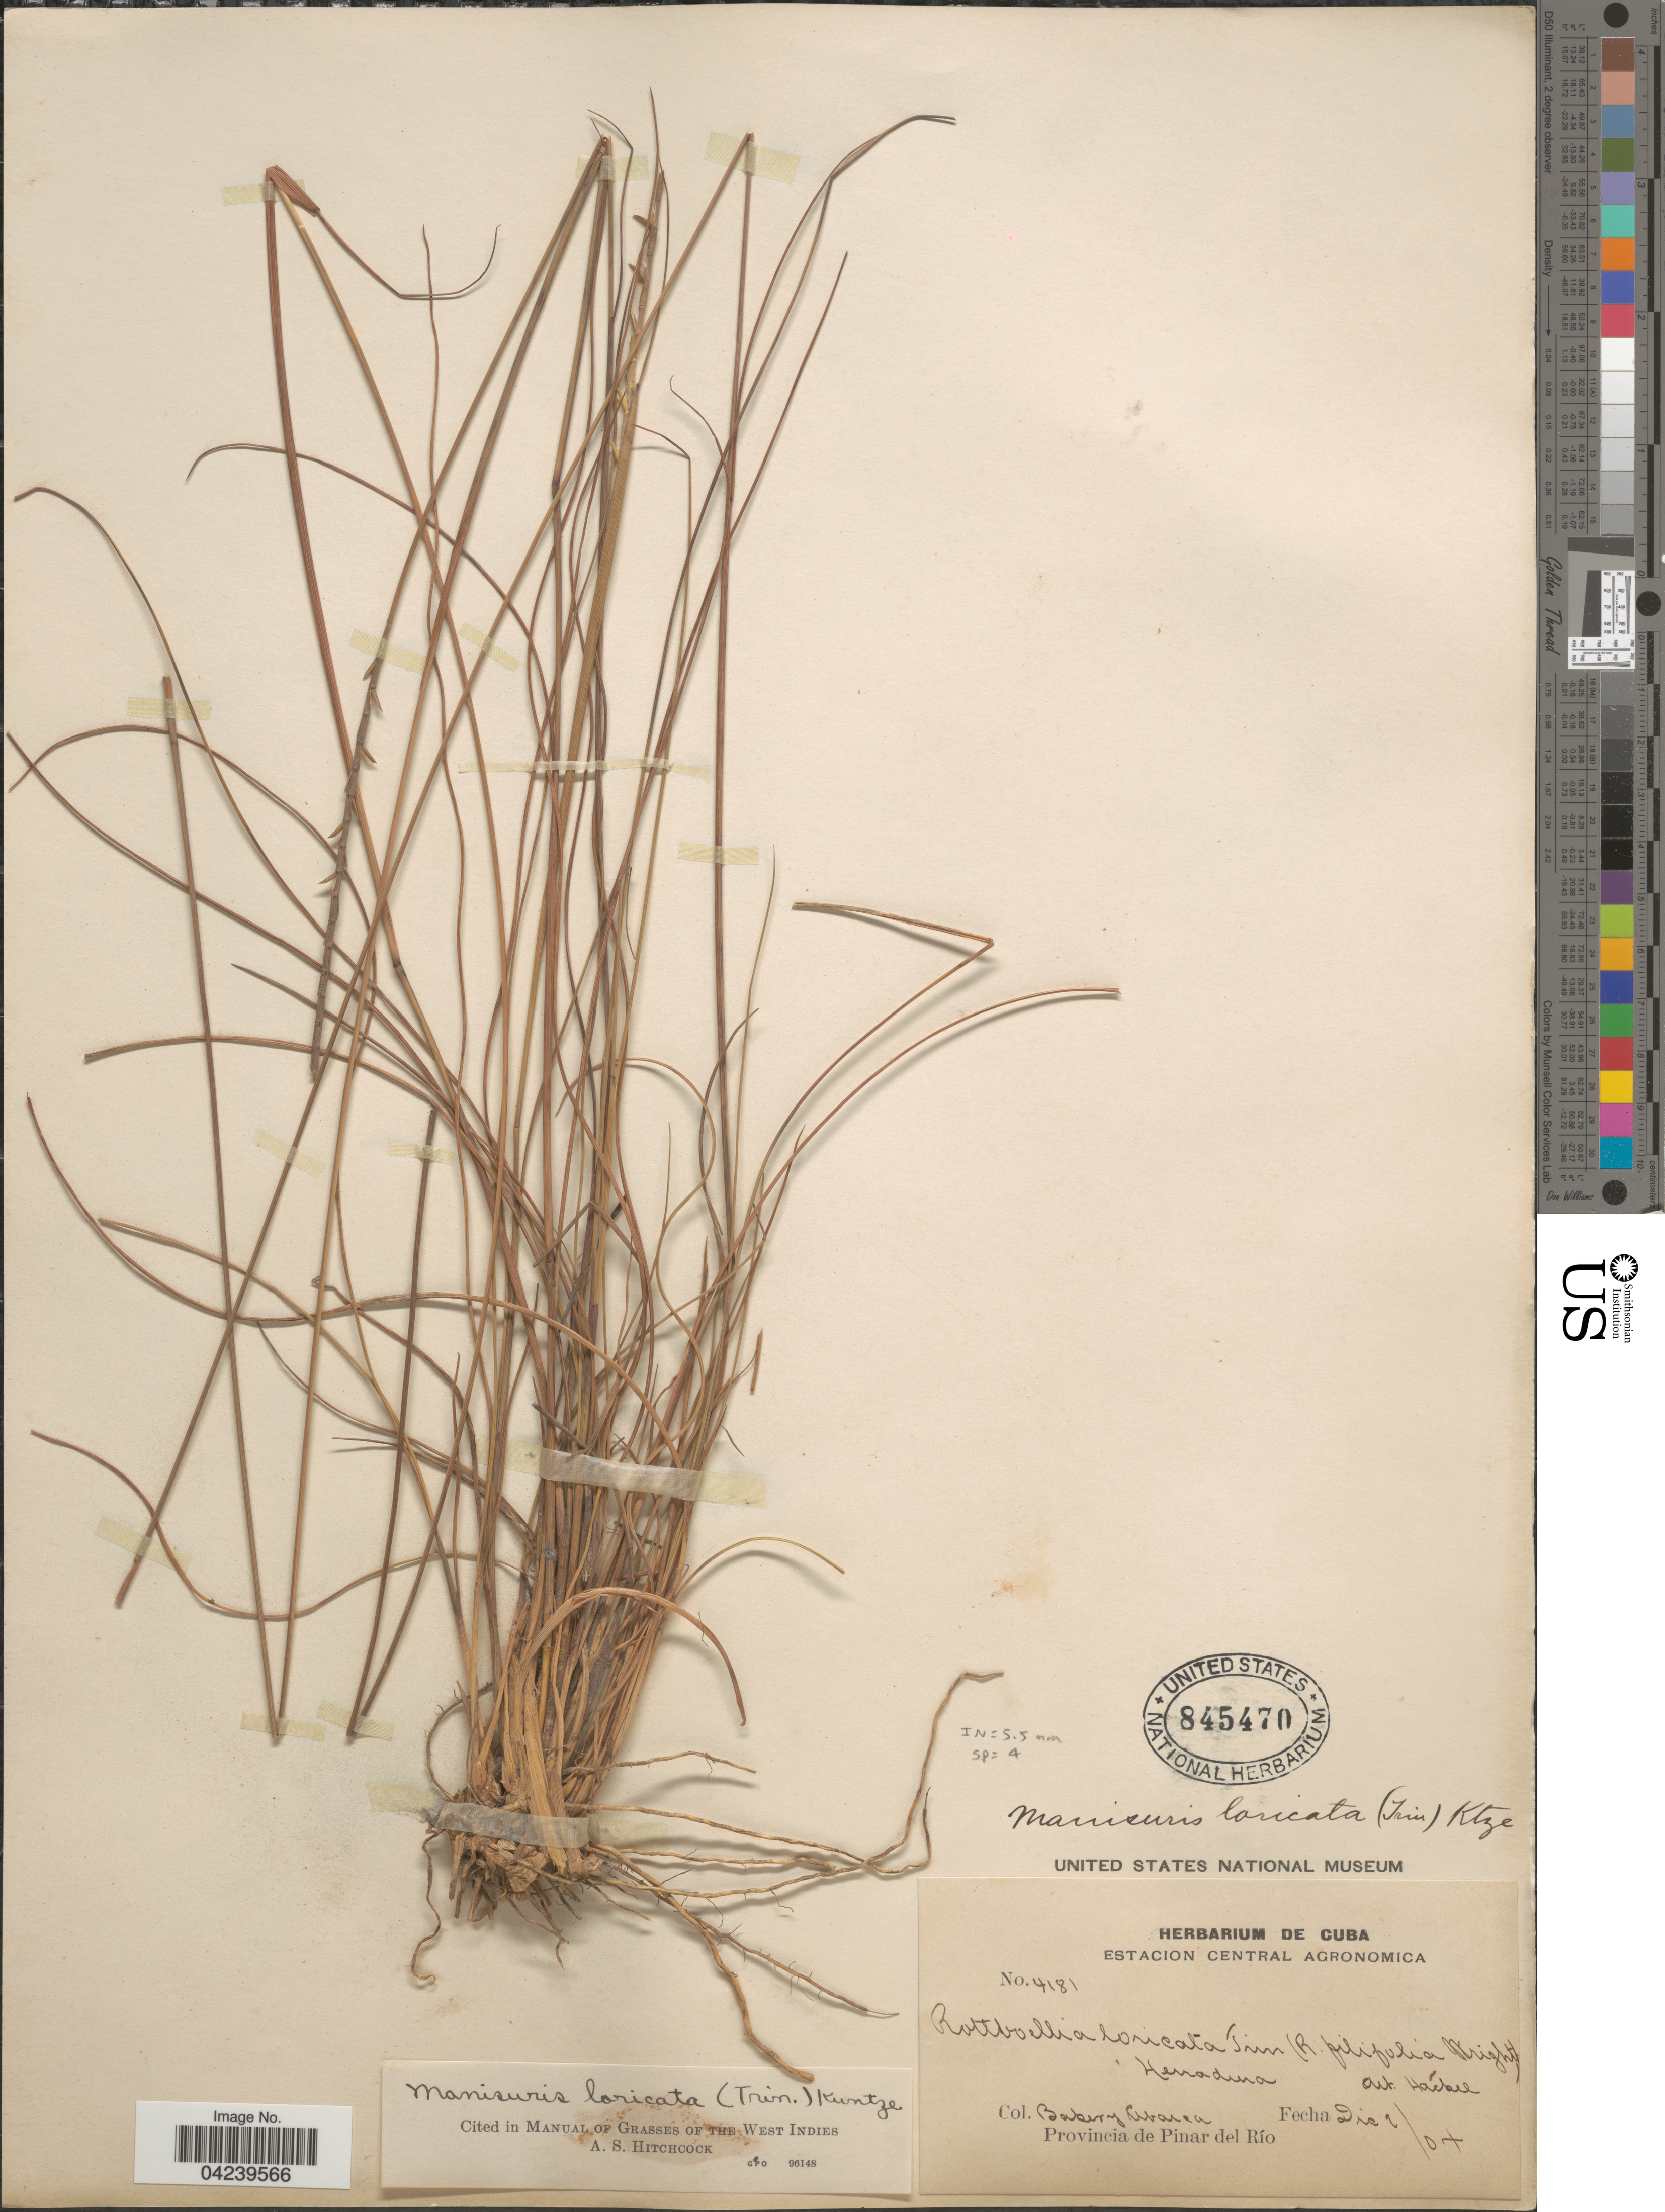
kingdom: Plantae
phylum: Tracheophyta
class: Liliopsida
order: Poales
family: Poaceae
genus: Rhytachne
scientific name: Rhytachne rottboellioides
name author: Desv.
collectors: C. F. Baker & M. Abarca y Vascquez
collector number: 4181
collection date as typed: Transcribed d/m/y: /12/4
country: Cuba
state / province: Pinar del Río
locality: Provincia de Pinar del Río.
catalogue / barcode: US 845470